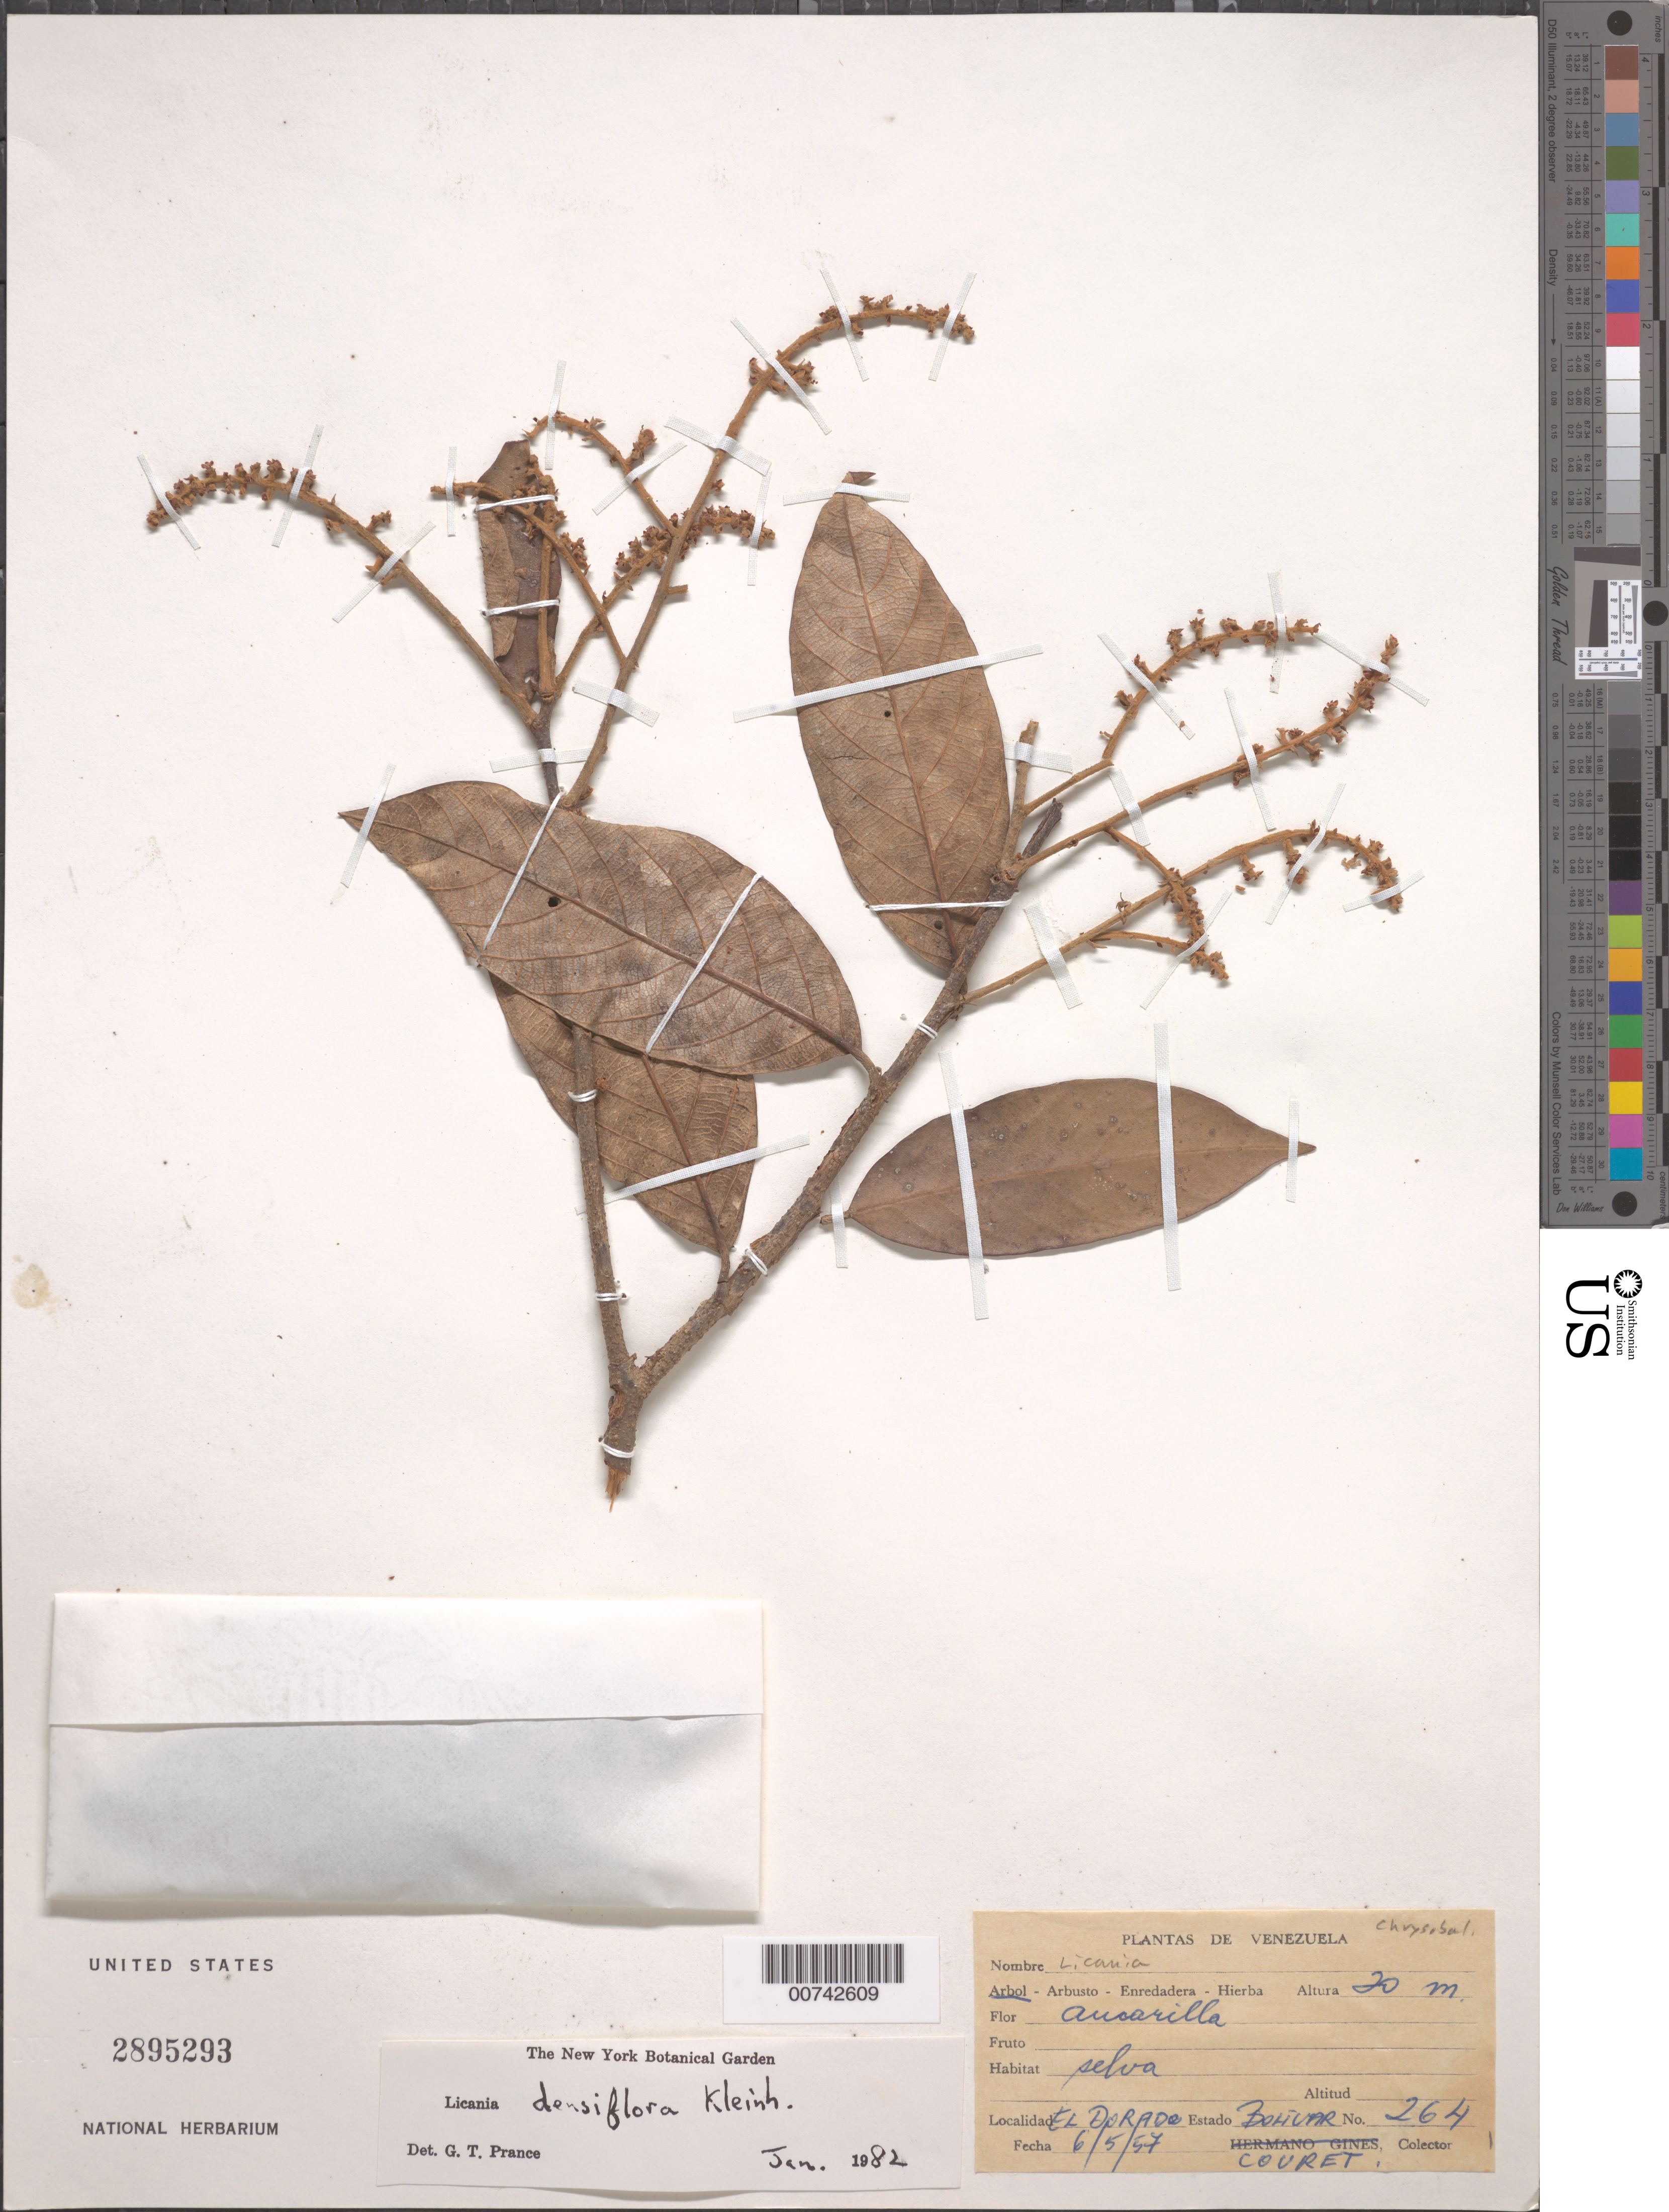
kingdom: Plantae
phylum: Tracheophyta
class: Magnoliopsida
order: Malpighiales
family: Chrysobalanaceae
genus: Licania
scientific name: Licania densiflora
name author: Kleinh.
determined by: Prance, G. T.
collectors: -. Couret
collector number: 264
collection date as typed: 6-May-57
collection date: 1957-05-06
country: Venezuela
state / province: Bolívar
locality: El Dorado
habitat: Selva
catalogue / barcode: US 2895293